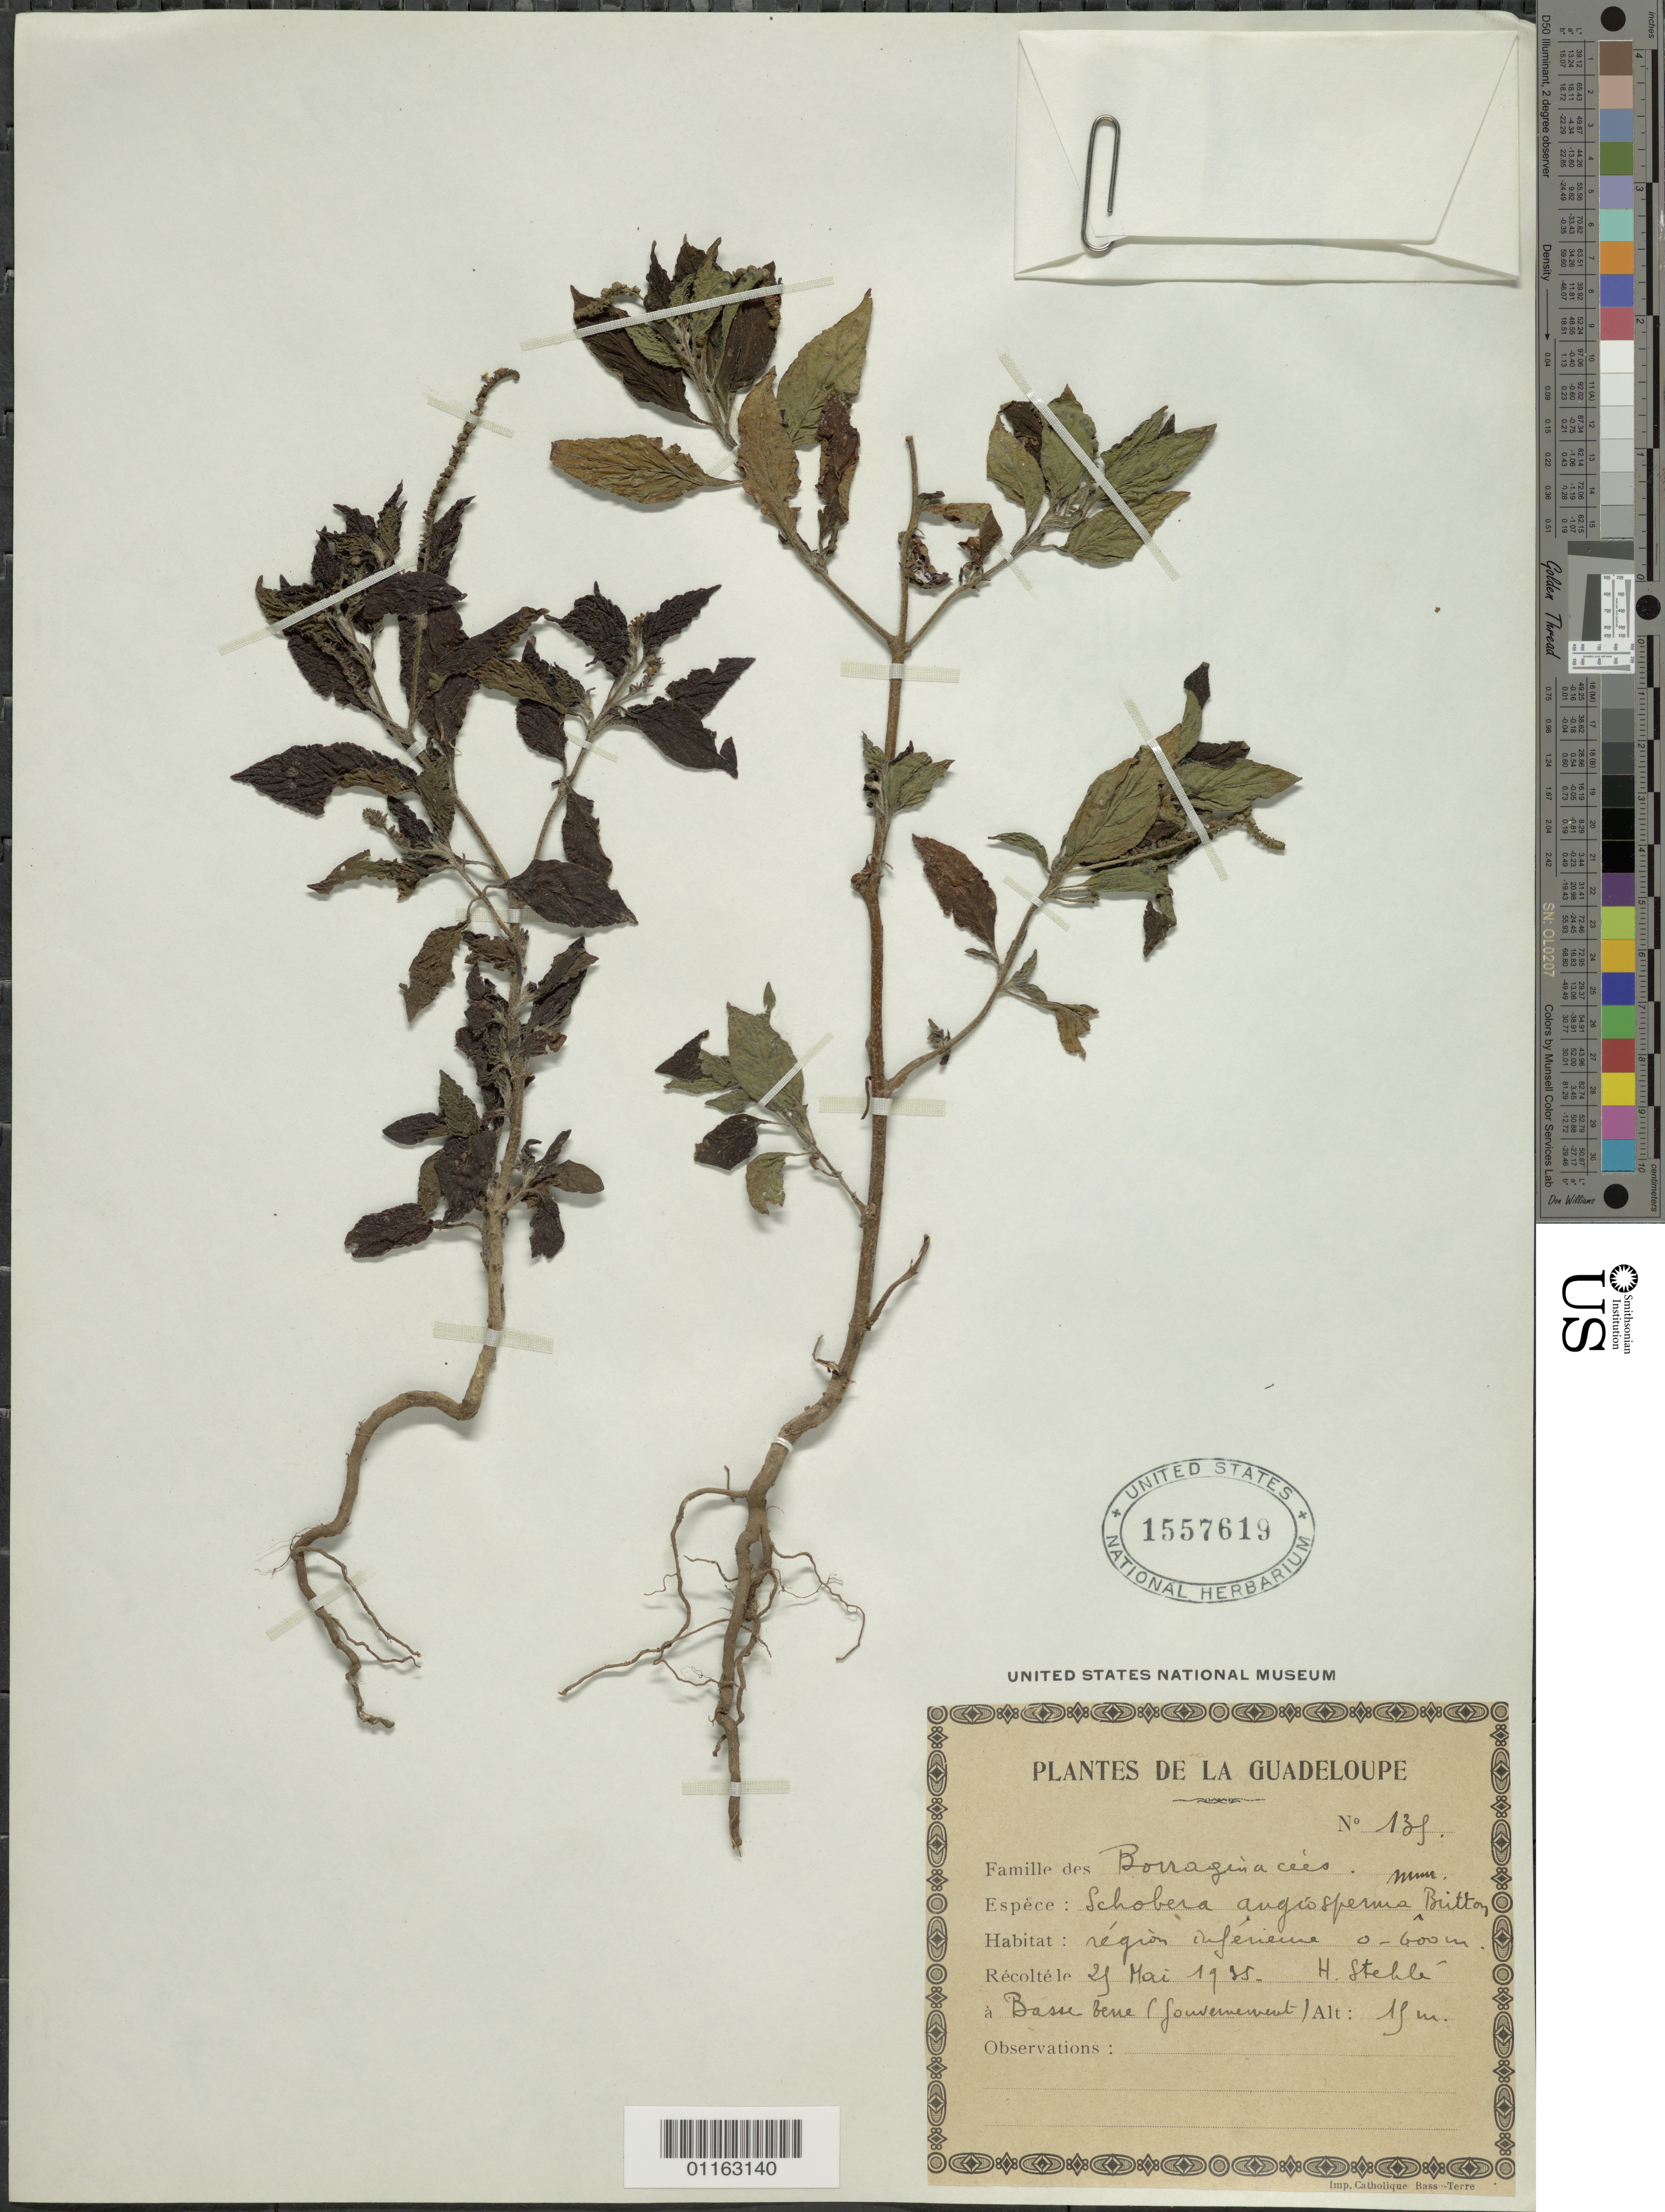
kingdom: Plantae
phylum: Tracheophyta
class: Magnoliopsida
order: Boraginales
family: Heliotropiaceae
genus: Schobera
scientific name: Schobera angiosperma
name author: (Murr.) Britton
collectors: H. Stehlé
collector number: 131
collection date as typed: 21 May 1935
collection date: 1935-05-21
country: Guadeloupe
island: Basse-Terre I.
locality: Region inferieme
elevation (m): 0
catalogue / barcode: US 1557619